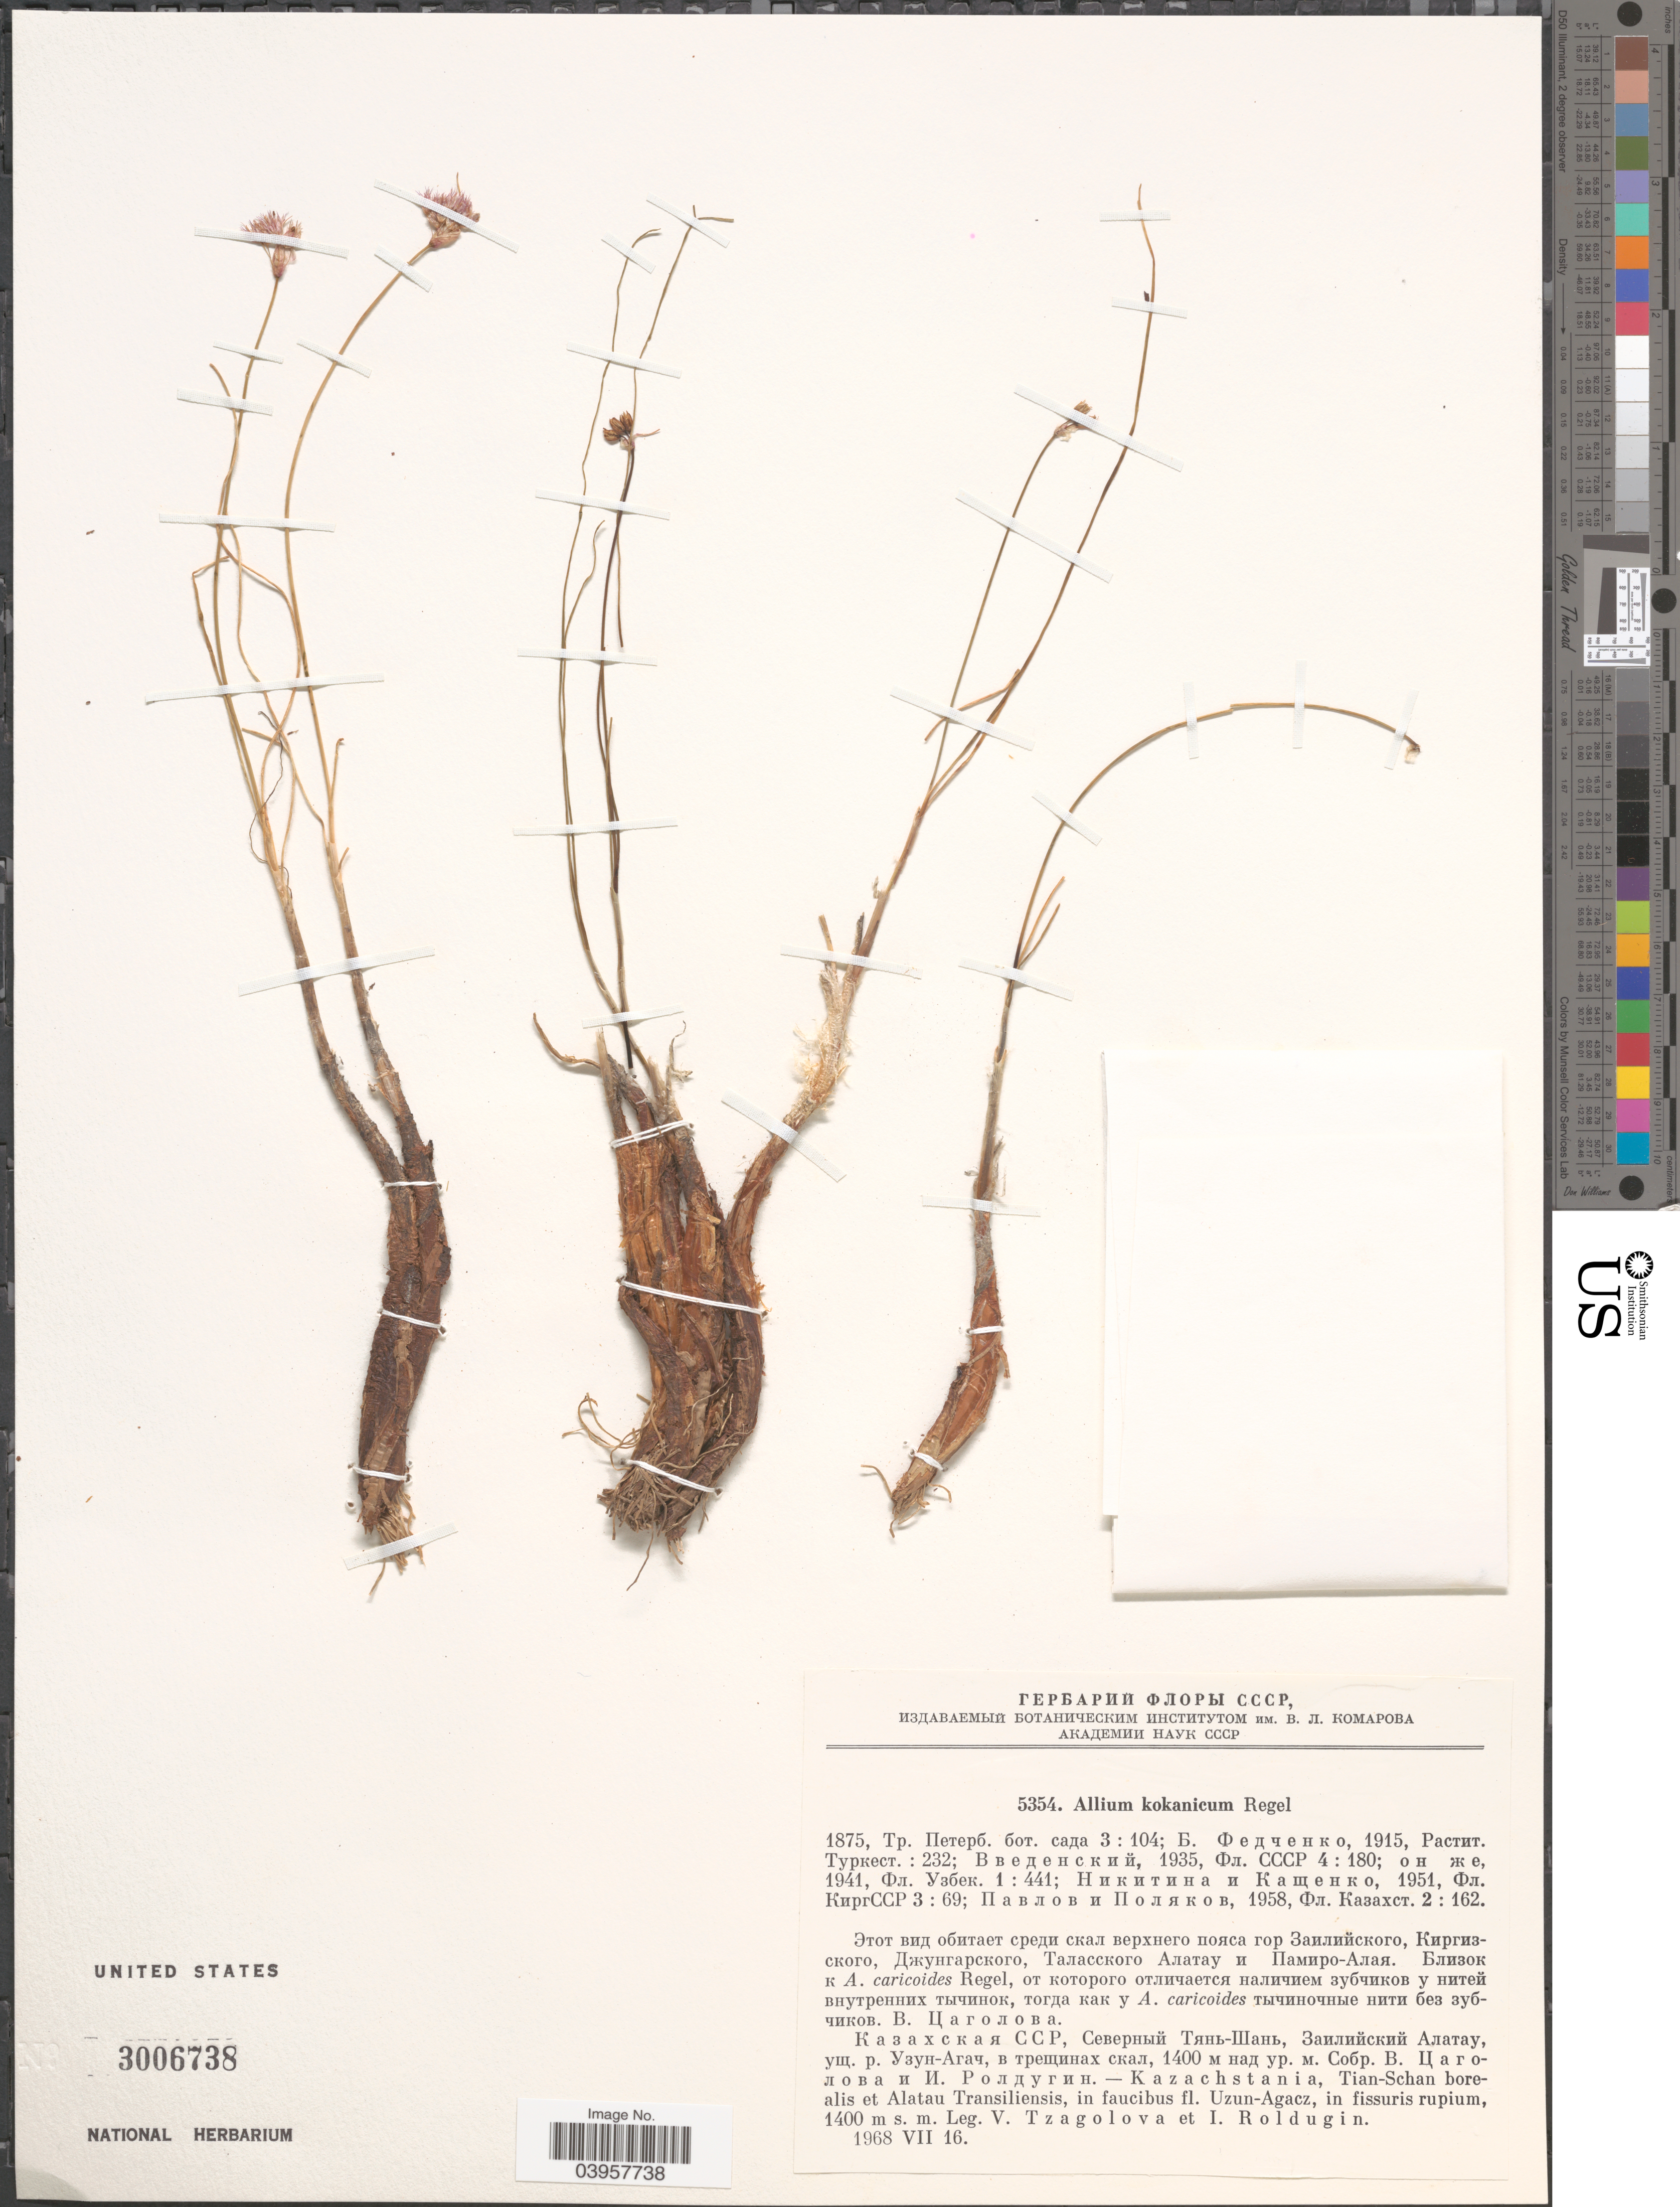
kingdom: Plantae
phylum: Tracheophyta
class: Liliopsida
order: Asparagales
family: Amaryllidaceae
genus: Allium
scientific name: Allium kokanicum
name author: Regel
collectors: V. Tzagolova & I. Roldugin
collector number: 5354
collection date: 1968-07-16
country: Kazakhstan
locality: Kazachstania, Tian-Schan borealis et Alatau Transilienis, in faucibus fl. Uzun-Agacz.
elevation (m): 1400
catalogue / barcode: US 3006738